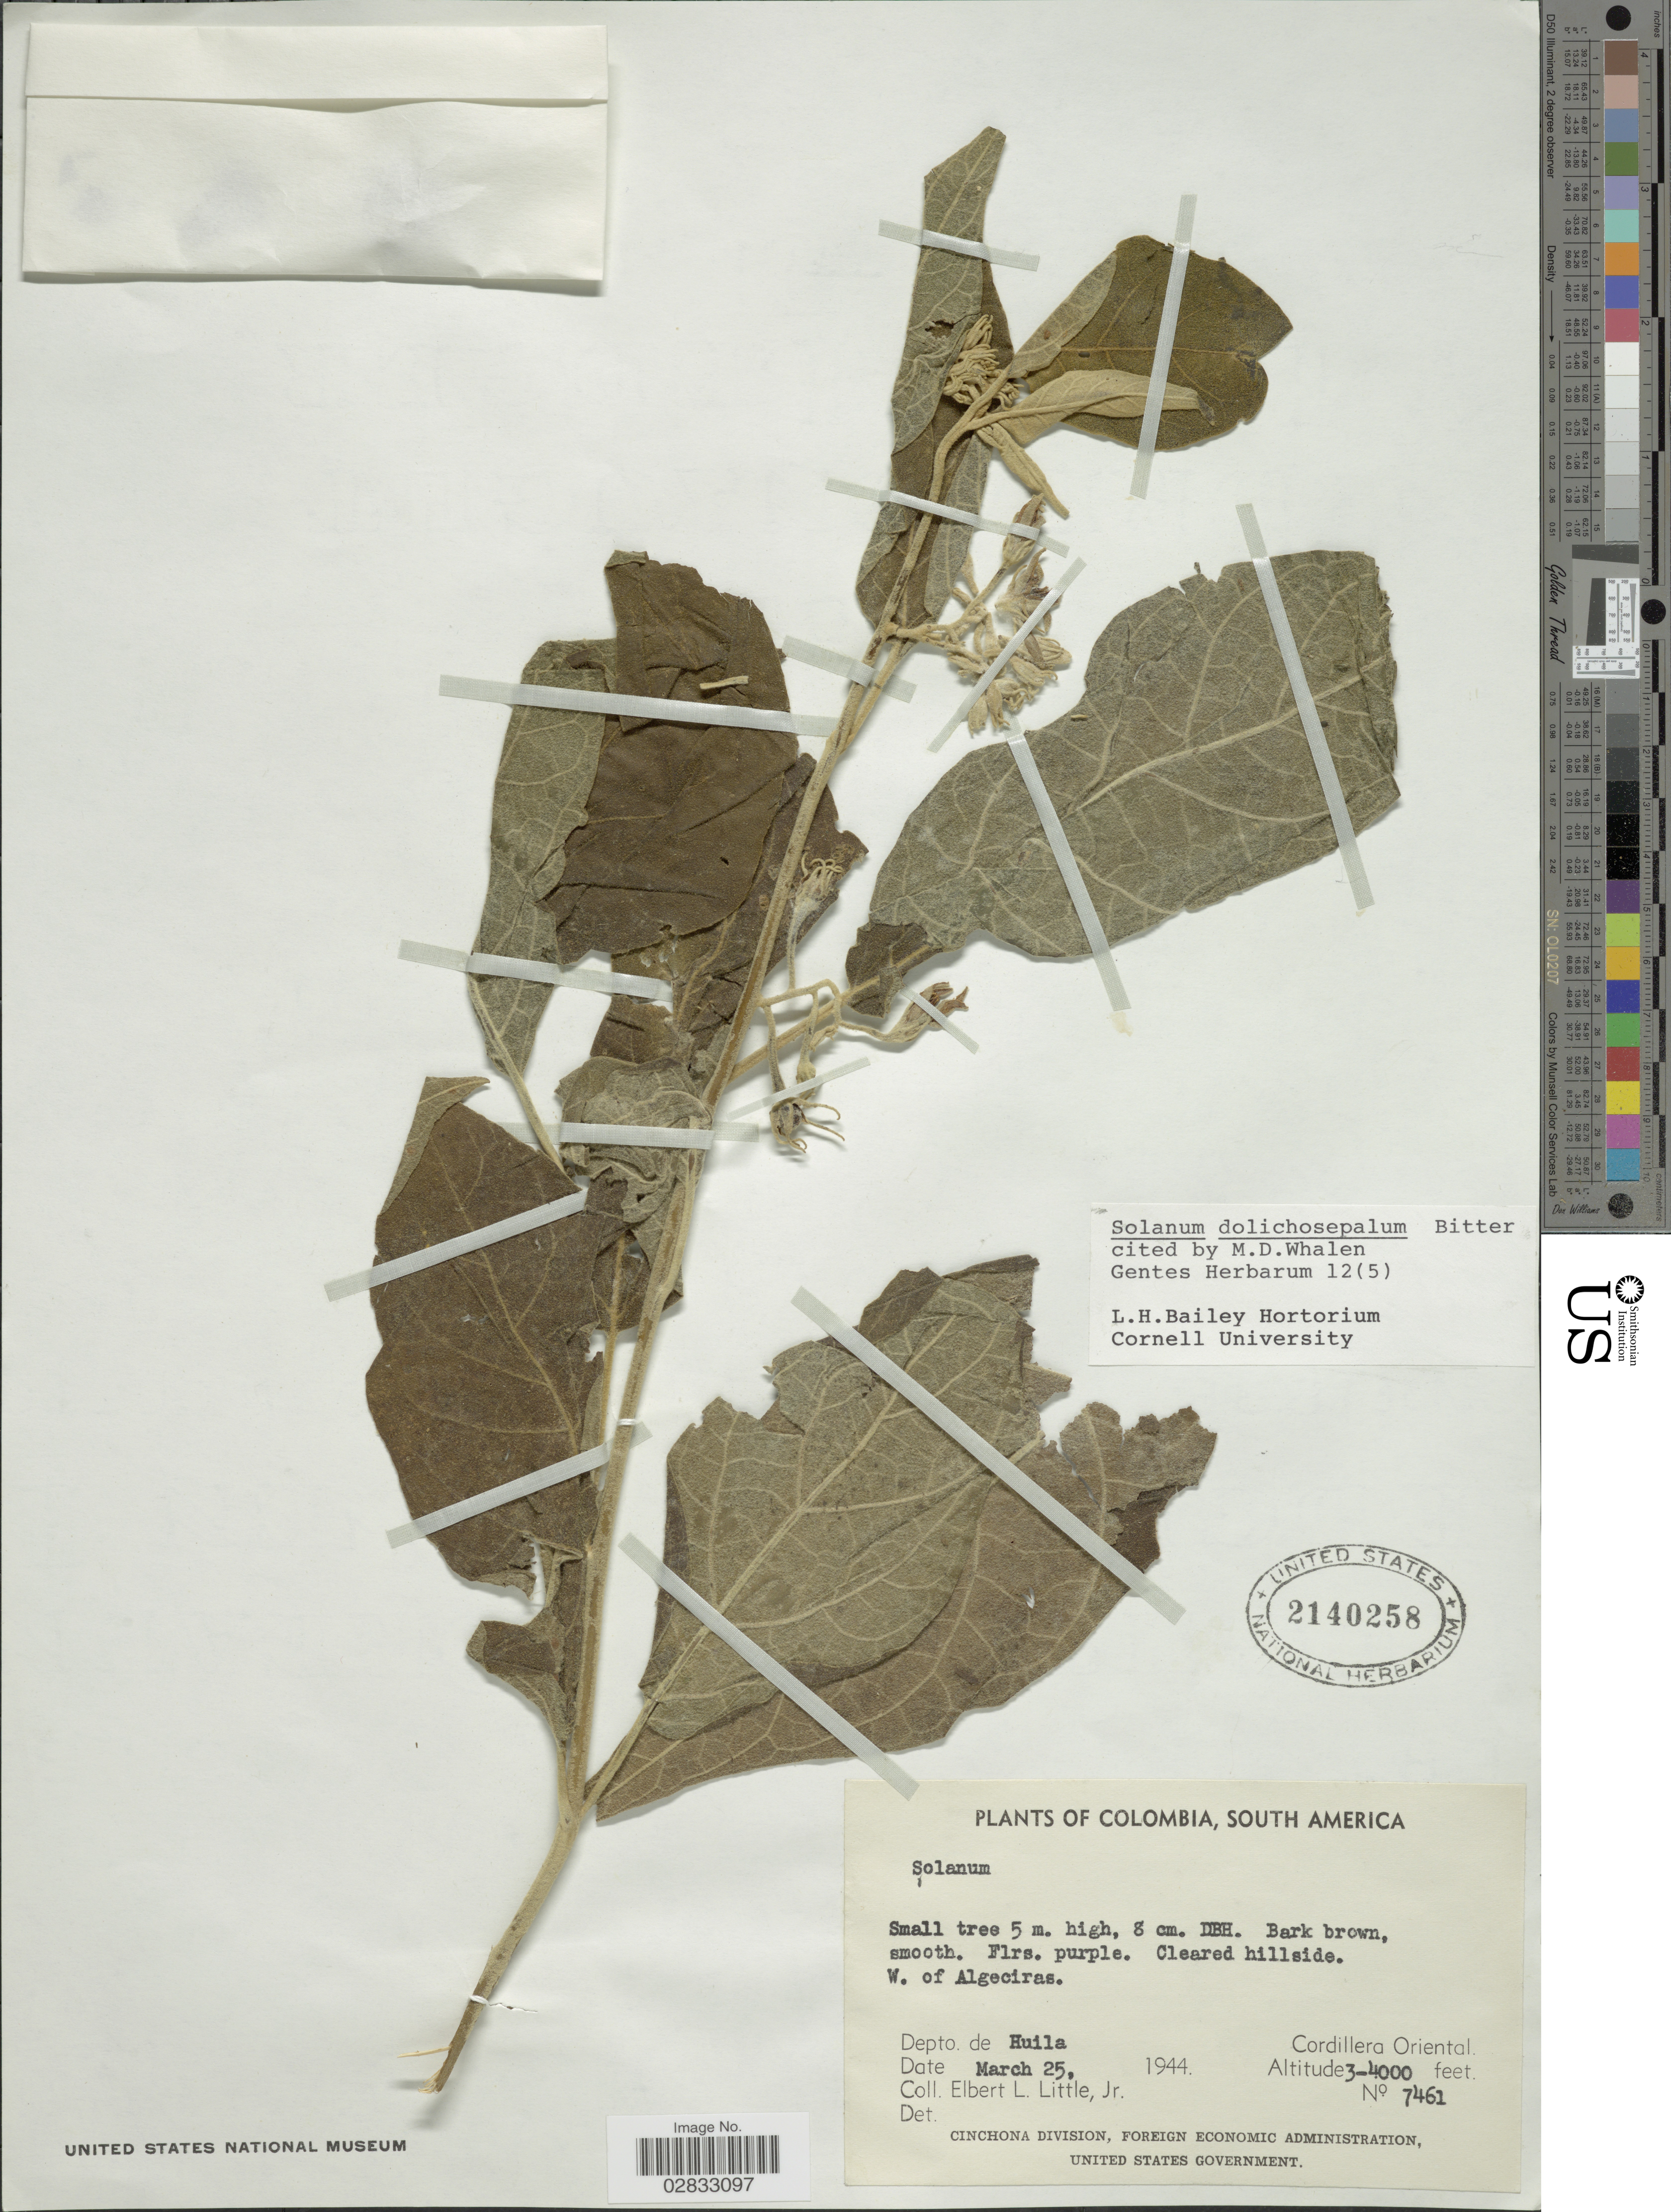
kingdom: Plantae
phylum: Tracheophyta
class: Magnoliopsida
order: Solanales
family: Solanaceae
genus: Solanum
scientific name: Solanum dolichosepalum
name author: Bitter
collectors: E. L. Little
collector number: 7461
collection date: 1944-03-25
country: Colombia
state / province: Huila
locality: W. of Algeciras. Depto. de Huila. Cordillera Oriental.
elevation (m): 914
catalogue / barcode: US 2140258